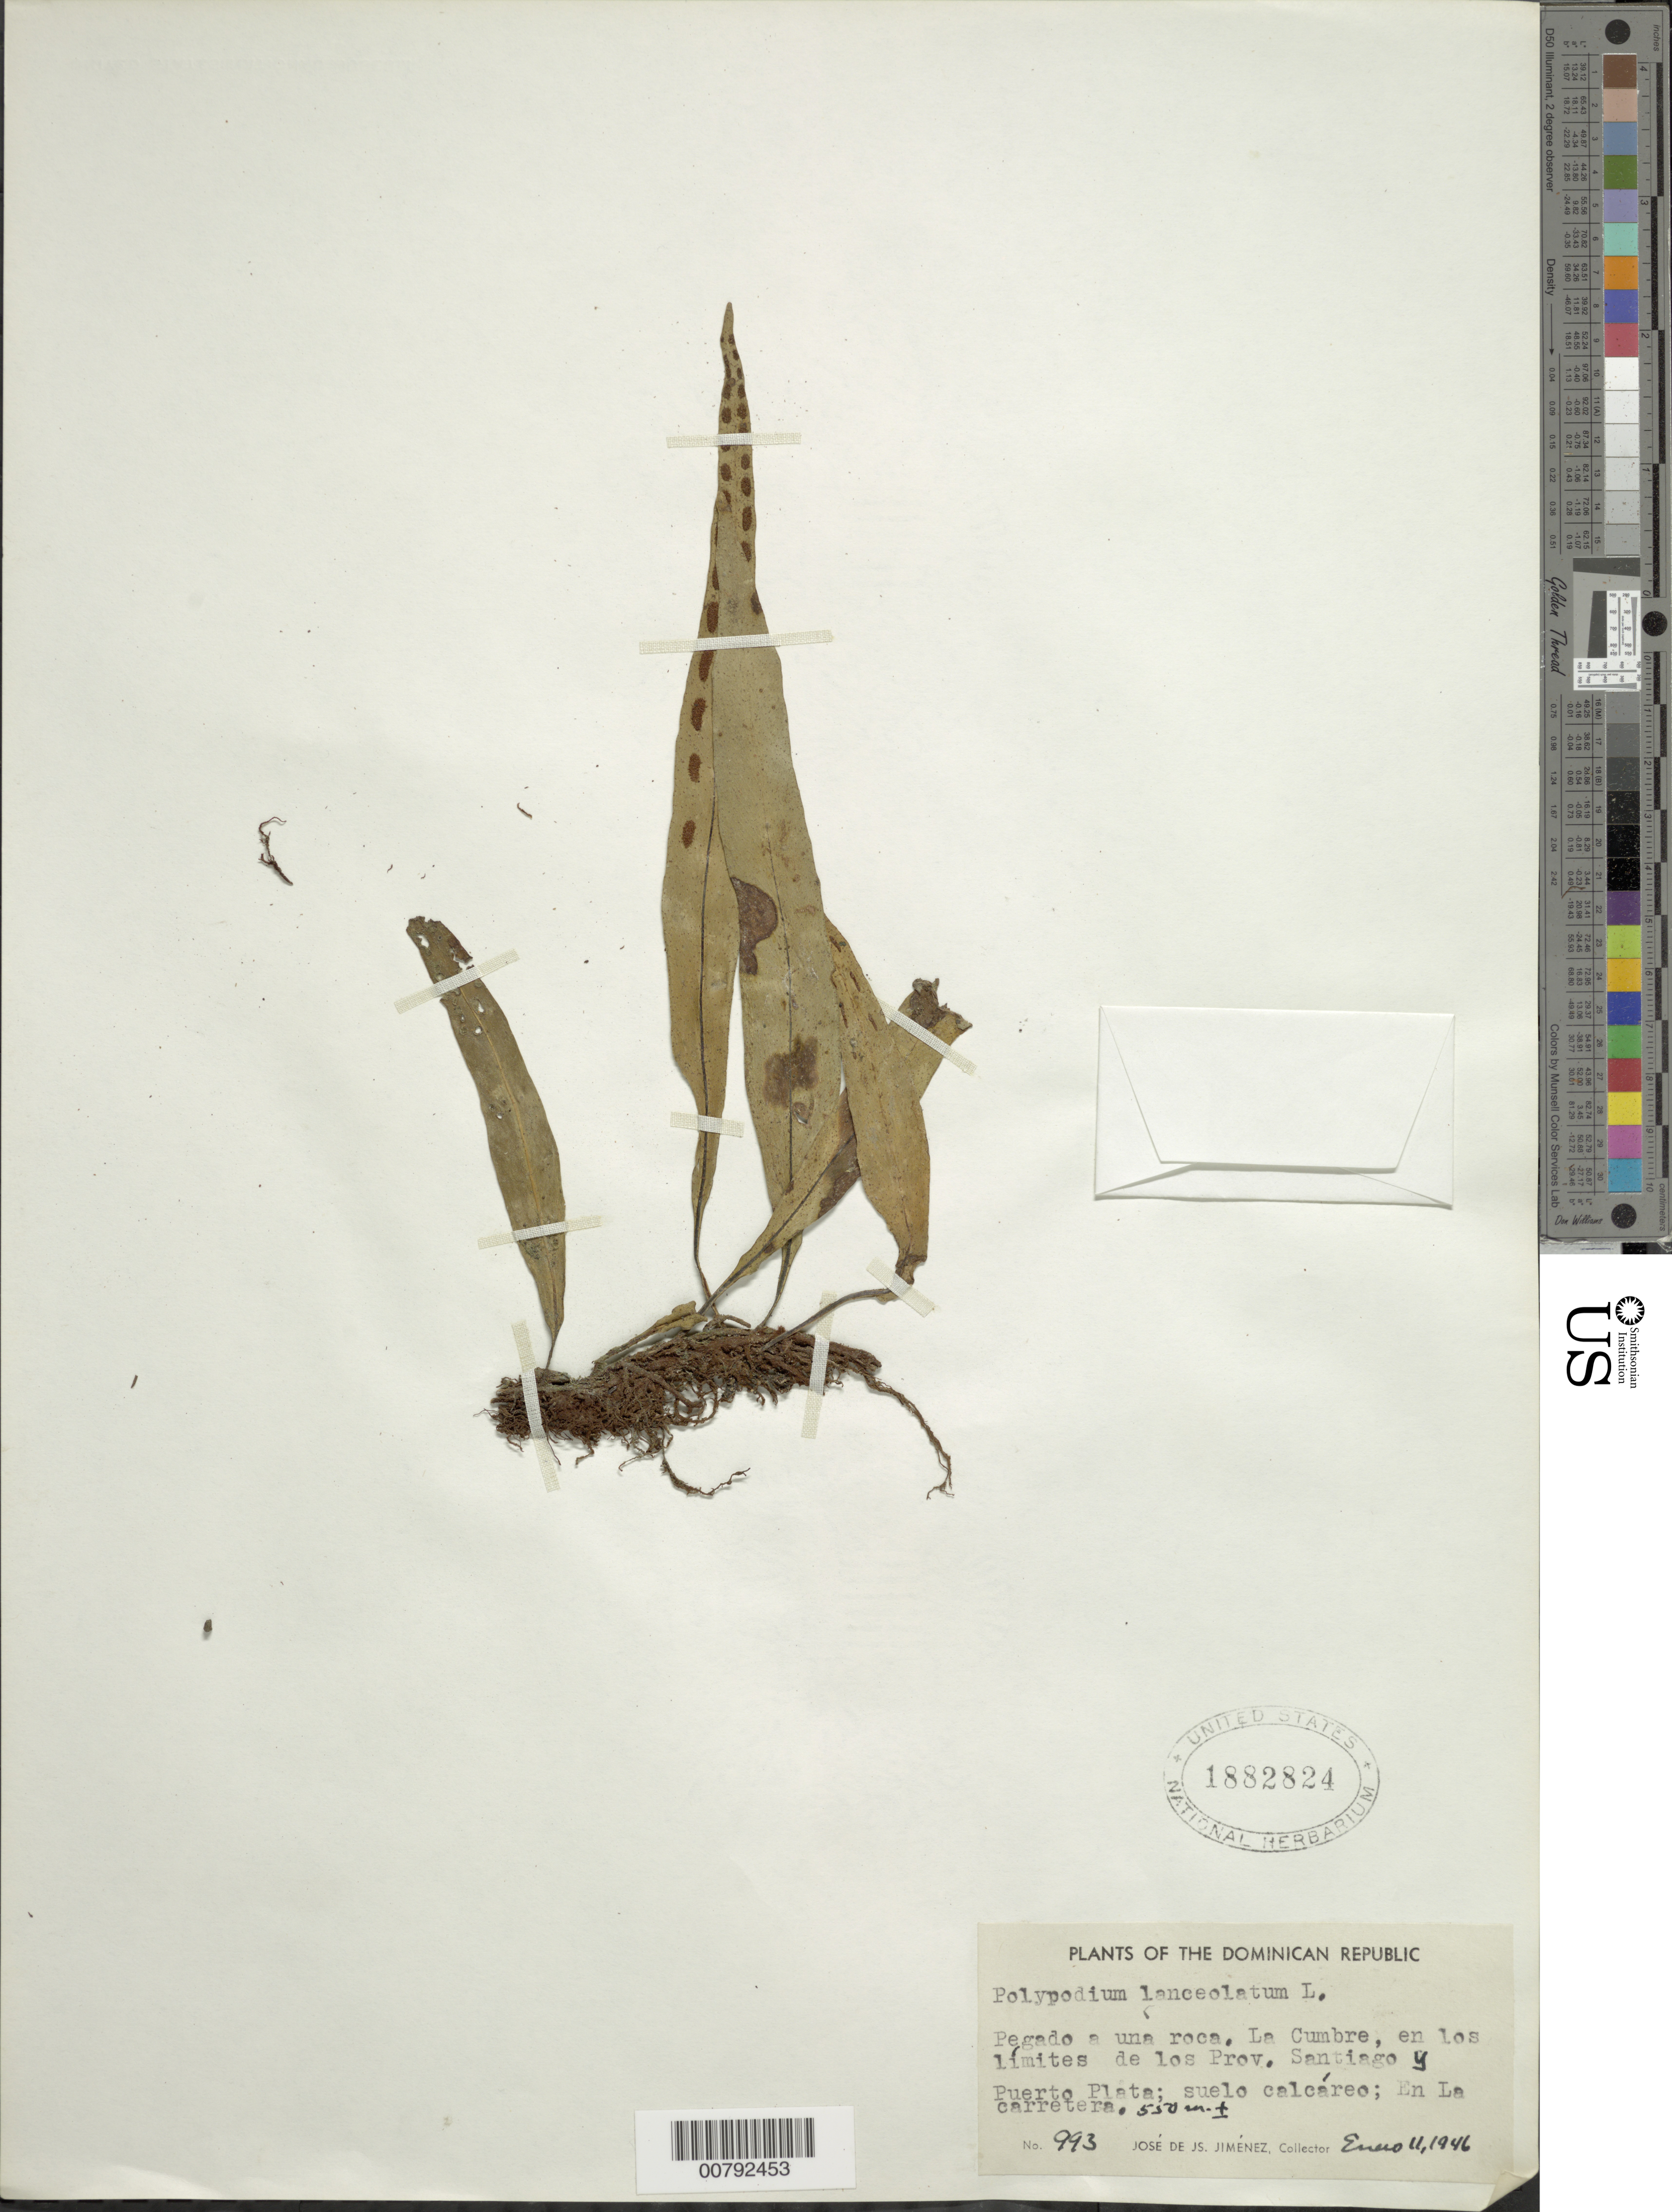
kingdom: Plantae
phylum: Tracheophyta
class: Polypodiopsida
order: Polypodiales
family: Polypodiaceae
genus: Pleopeltis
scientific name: Pleopeltis marginata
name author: A.R. Sm. & Tejero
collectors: J. J. Jiménez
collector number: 992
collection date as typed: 11 Jan 1946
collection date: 1946-01-11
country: Dominican Republic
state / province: Santiago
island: Hispaniola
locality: La Cumbre, los limites de los Prov. Santiago y Puerto Plata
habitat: Suelo calcáreo, en la carretera; pegado a una roca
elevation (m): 550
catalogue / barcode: US 1882824